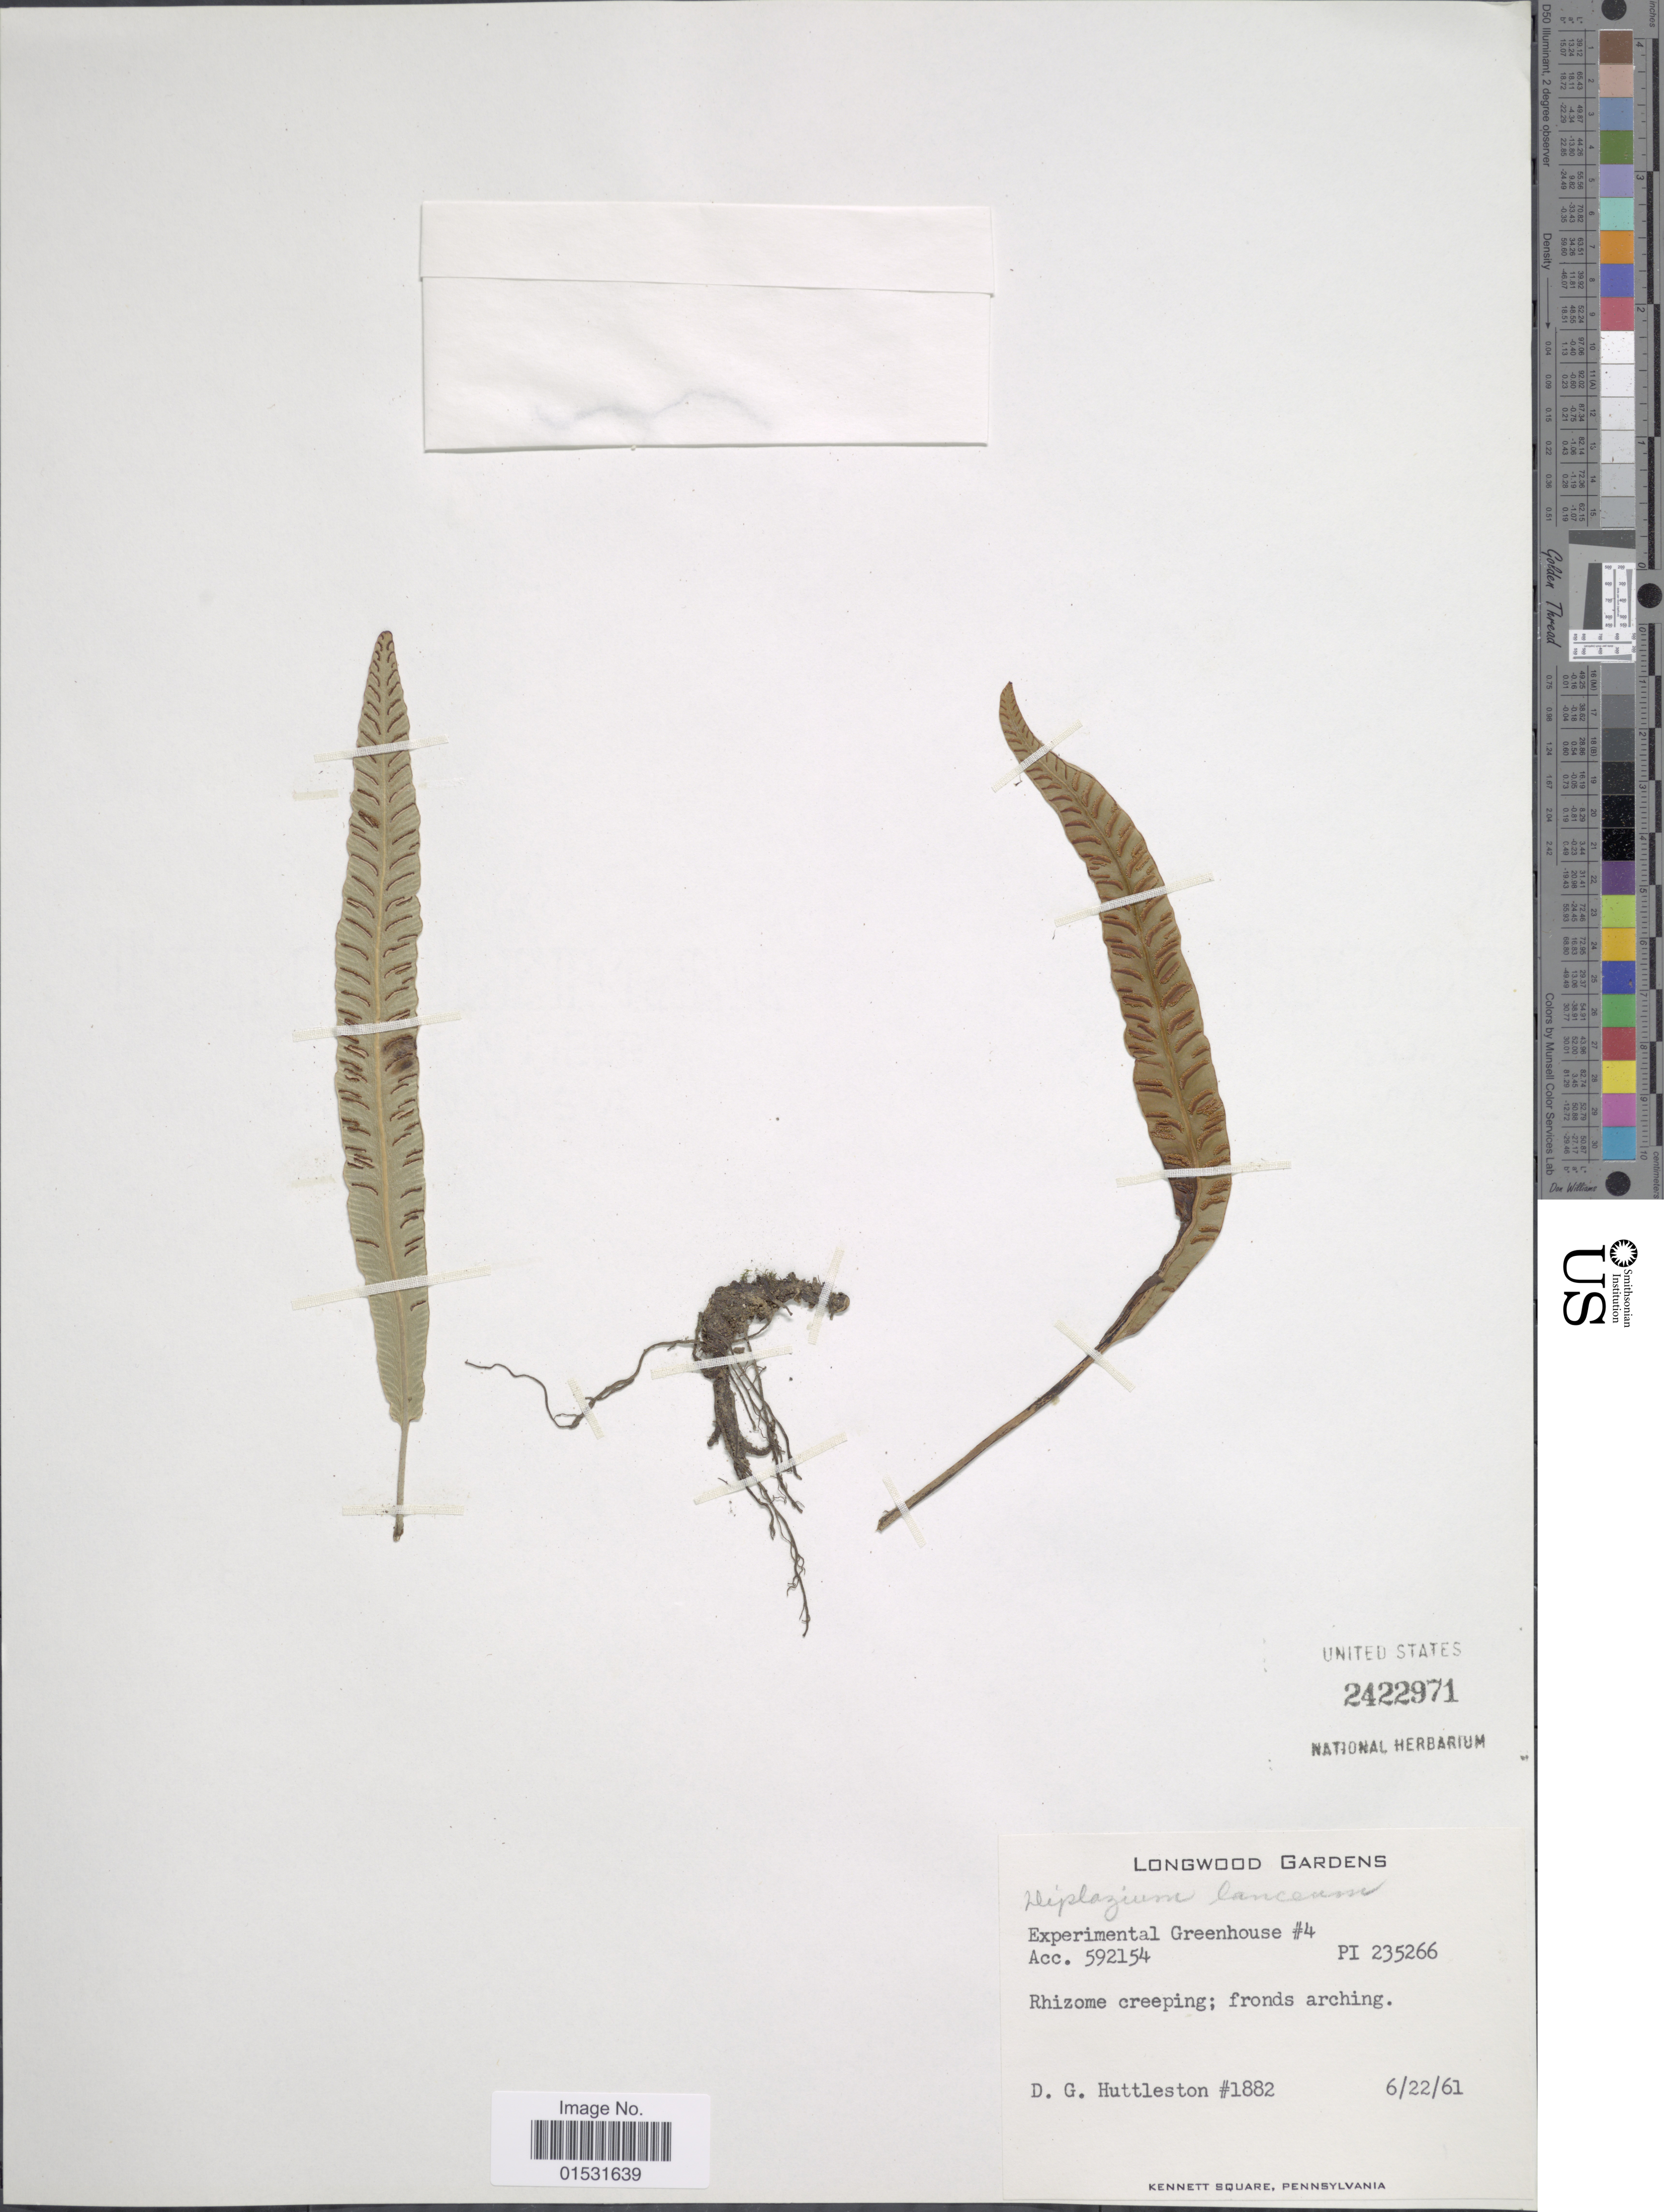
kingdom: Plantae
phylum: Tracheophyta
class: Polypodiopsida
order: Polypodiales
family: Athyriaceae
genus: Diplazium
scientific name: Diplazium lanceum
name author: (Thunb.) C. Presl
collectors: D. G. Huttleston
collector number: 1882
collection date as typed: Transcribed d/m/y: 22/6/61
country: United States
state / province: Pennsylvania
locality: Longwood Gardens. Experimental Greenhouse #4. Acc. 592154 PI 235266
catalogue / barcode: US 2422971